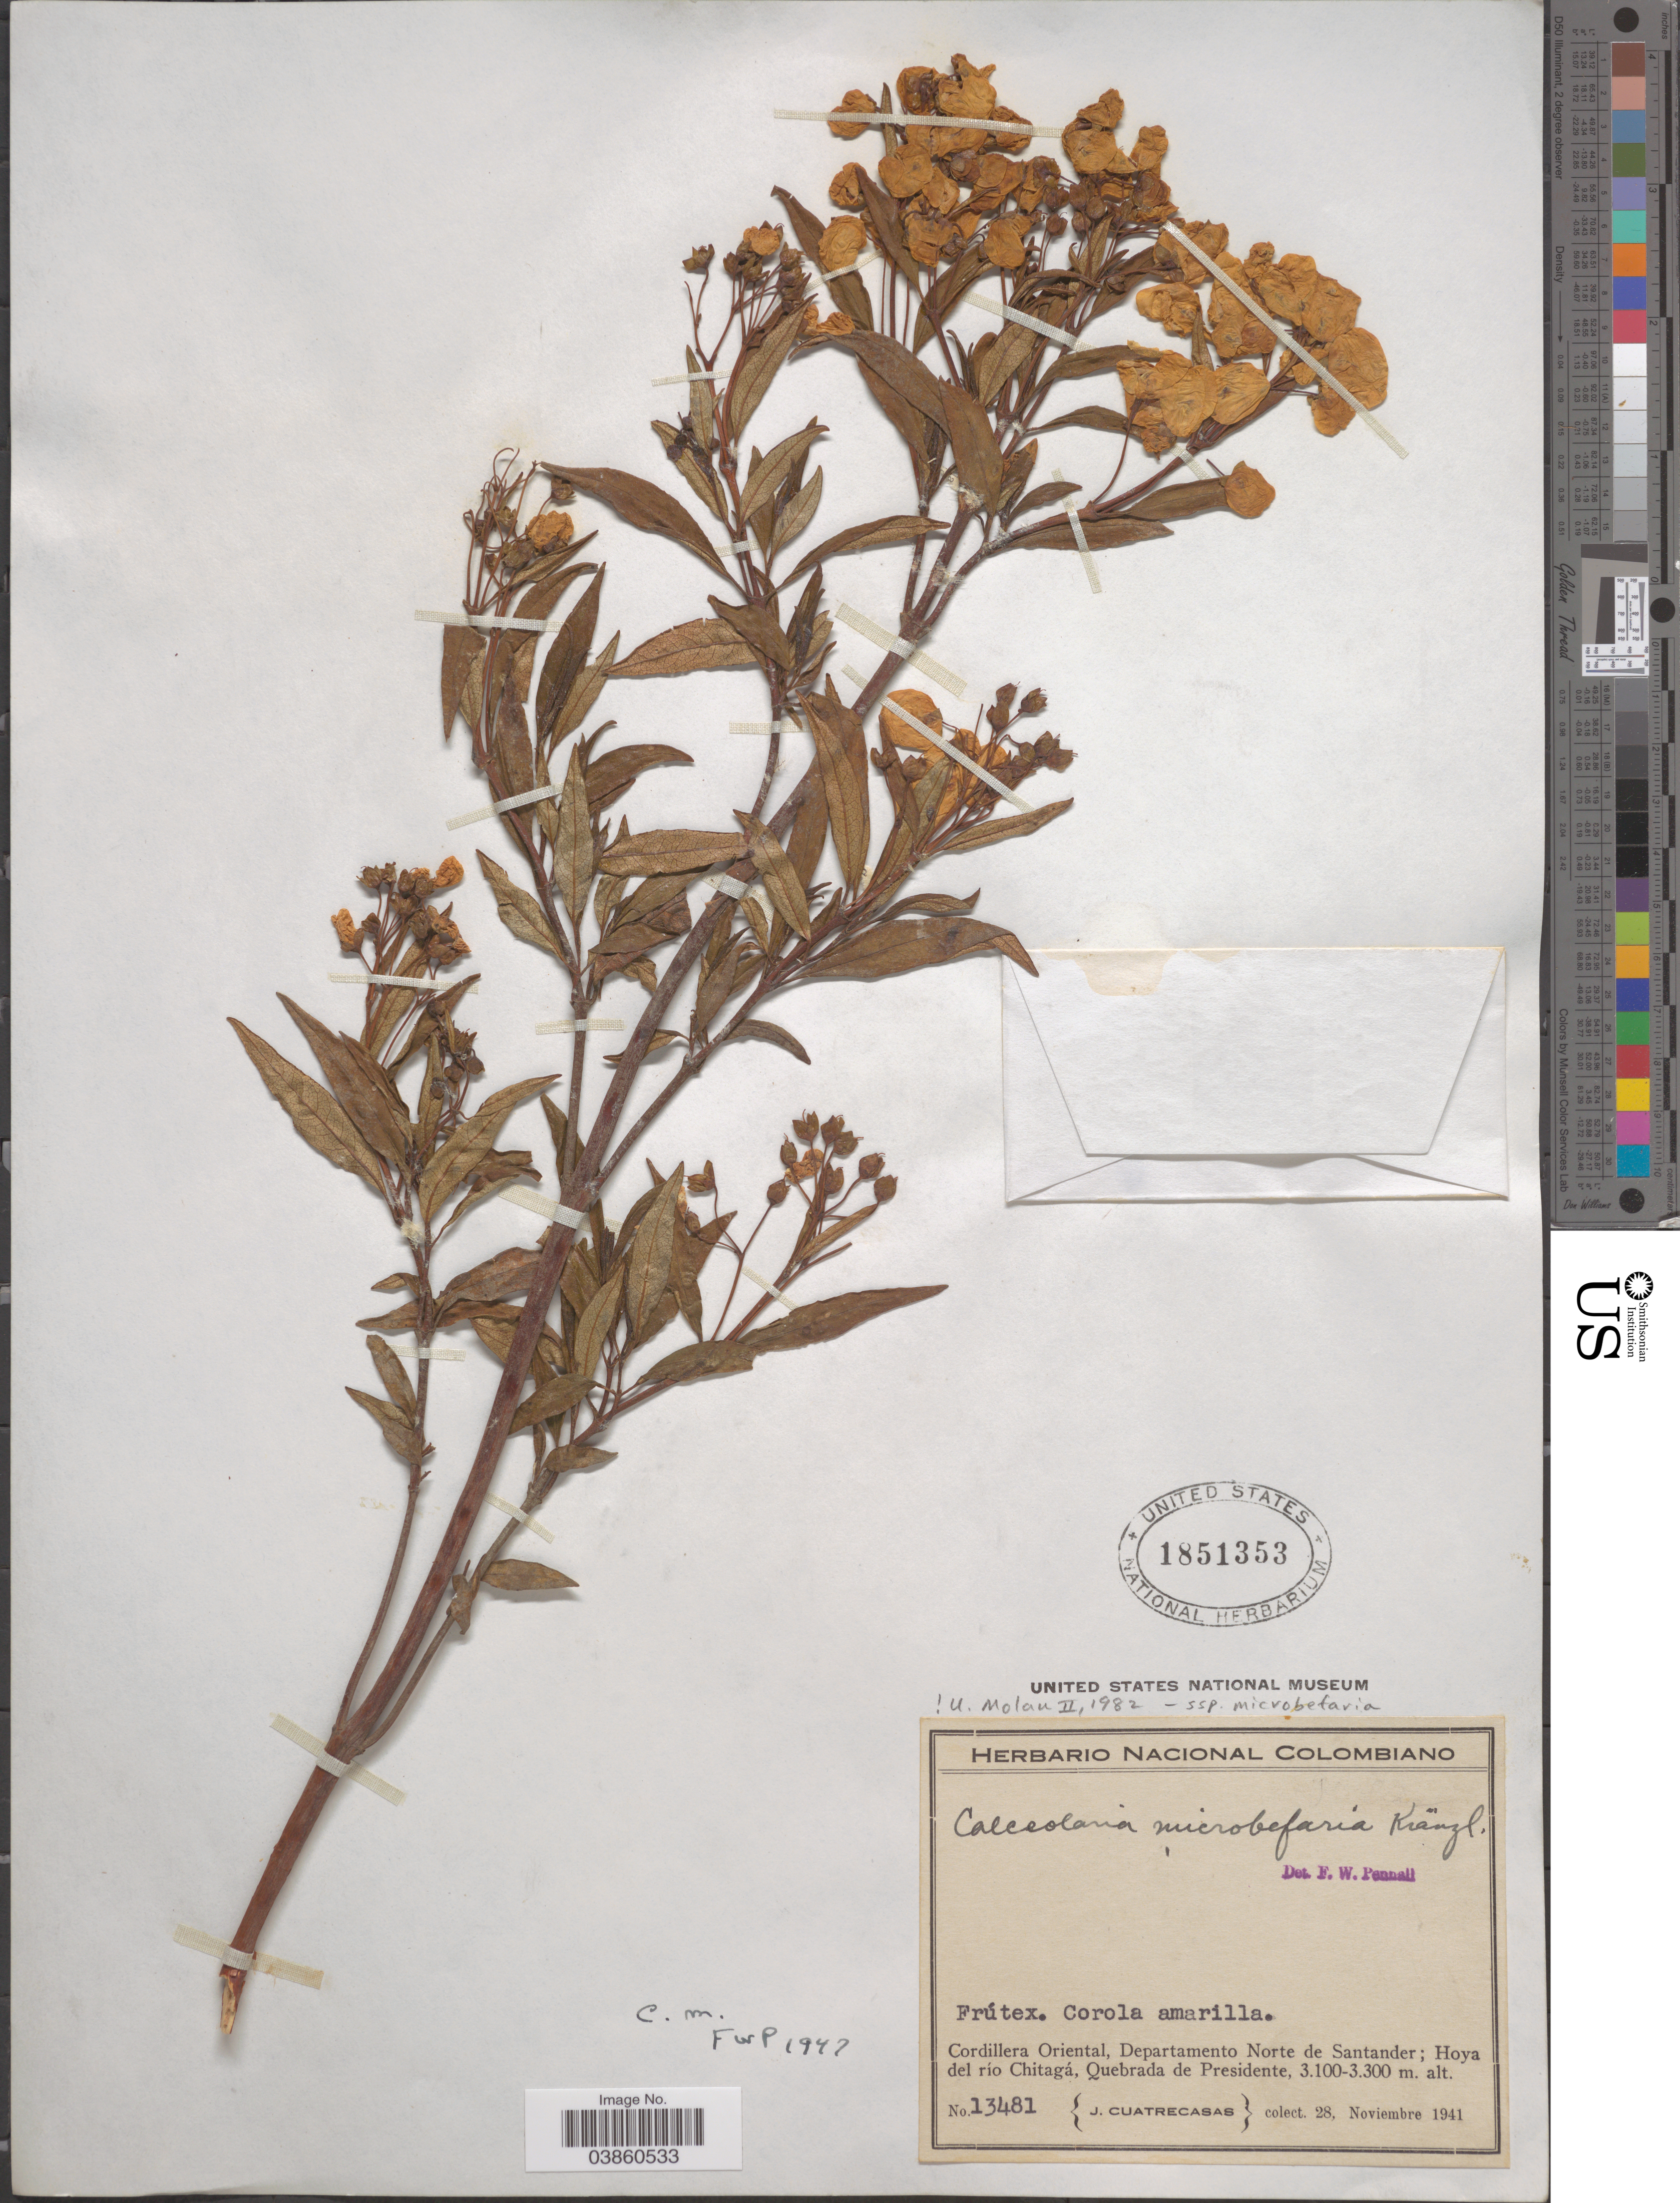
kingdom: Plantae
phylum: Tracheophyta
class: Magnoliopsida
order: Lamiales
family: Calceolariaceae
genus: Calceolaria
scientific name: Calceolaria microbefaria subsp. microbefaria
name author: Kränzl.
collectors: J. Cuatrecasas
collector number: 13481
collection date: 1941-11-28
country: Colombia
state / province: Norte de Santander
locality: Cordillera Oriental, Departamento Norte de Santander; Hoya del río Chitagá, Quebrada de Presidente.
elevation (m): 3100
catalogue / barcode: US 1851353